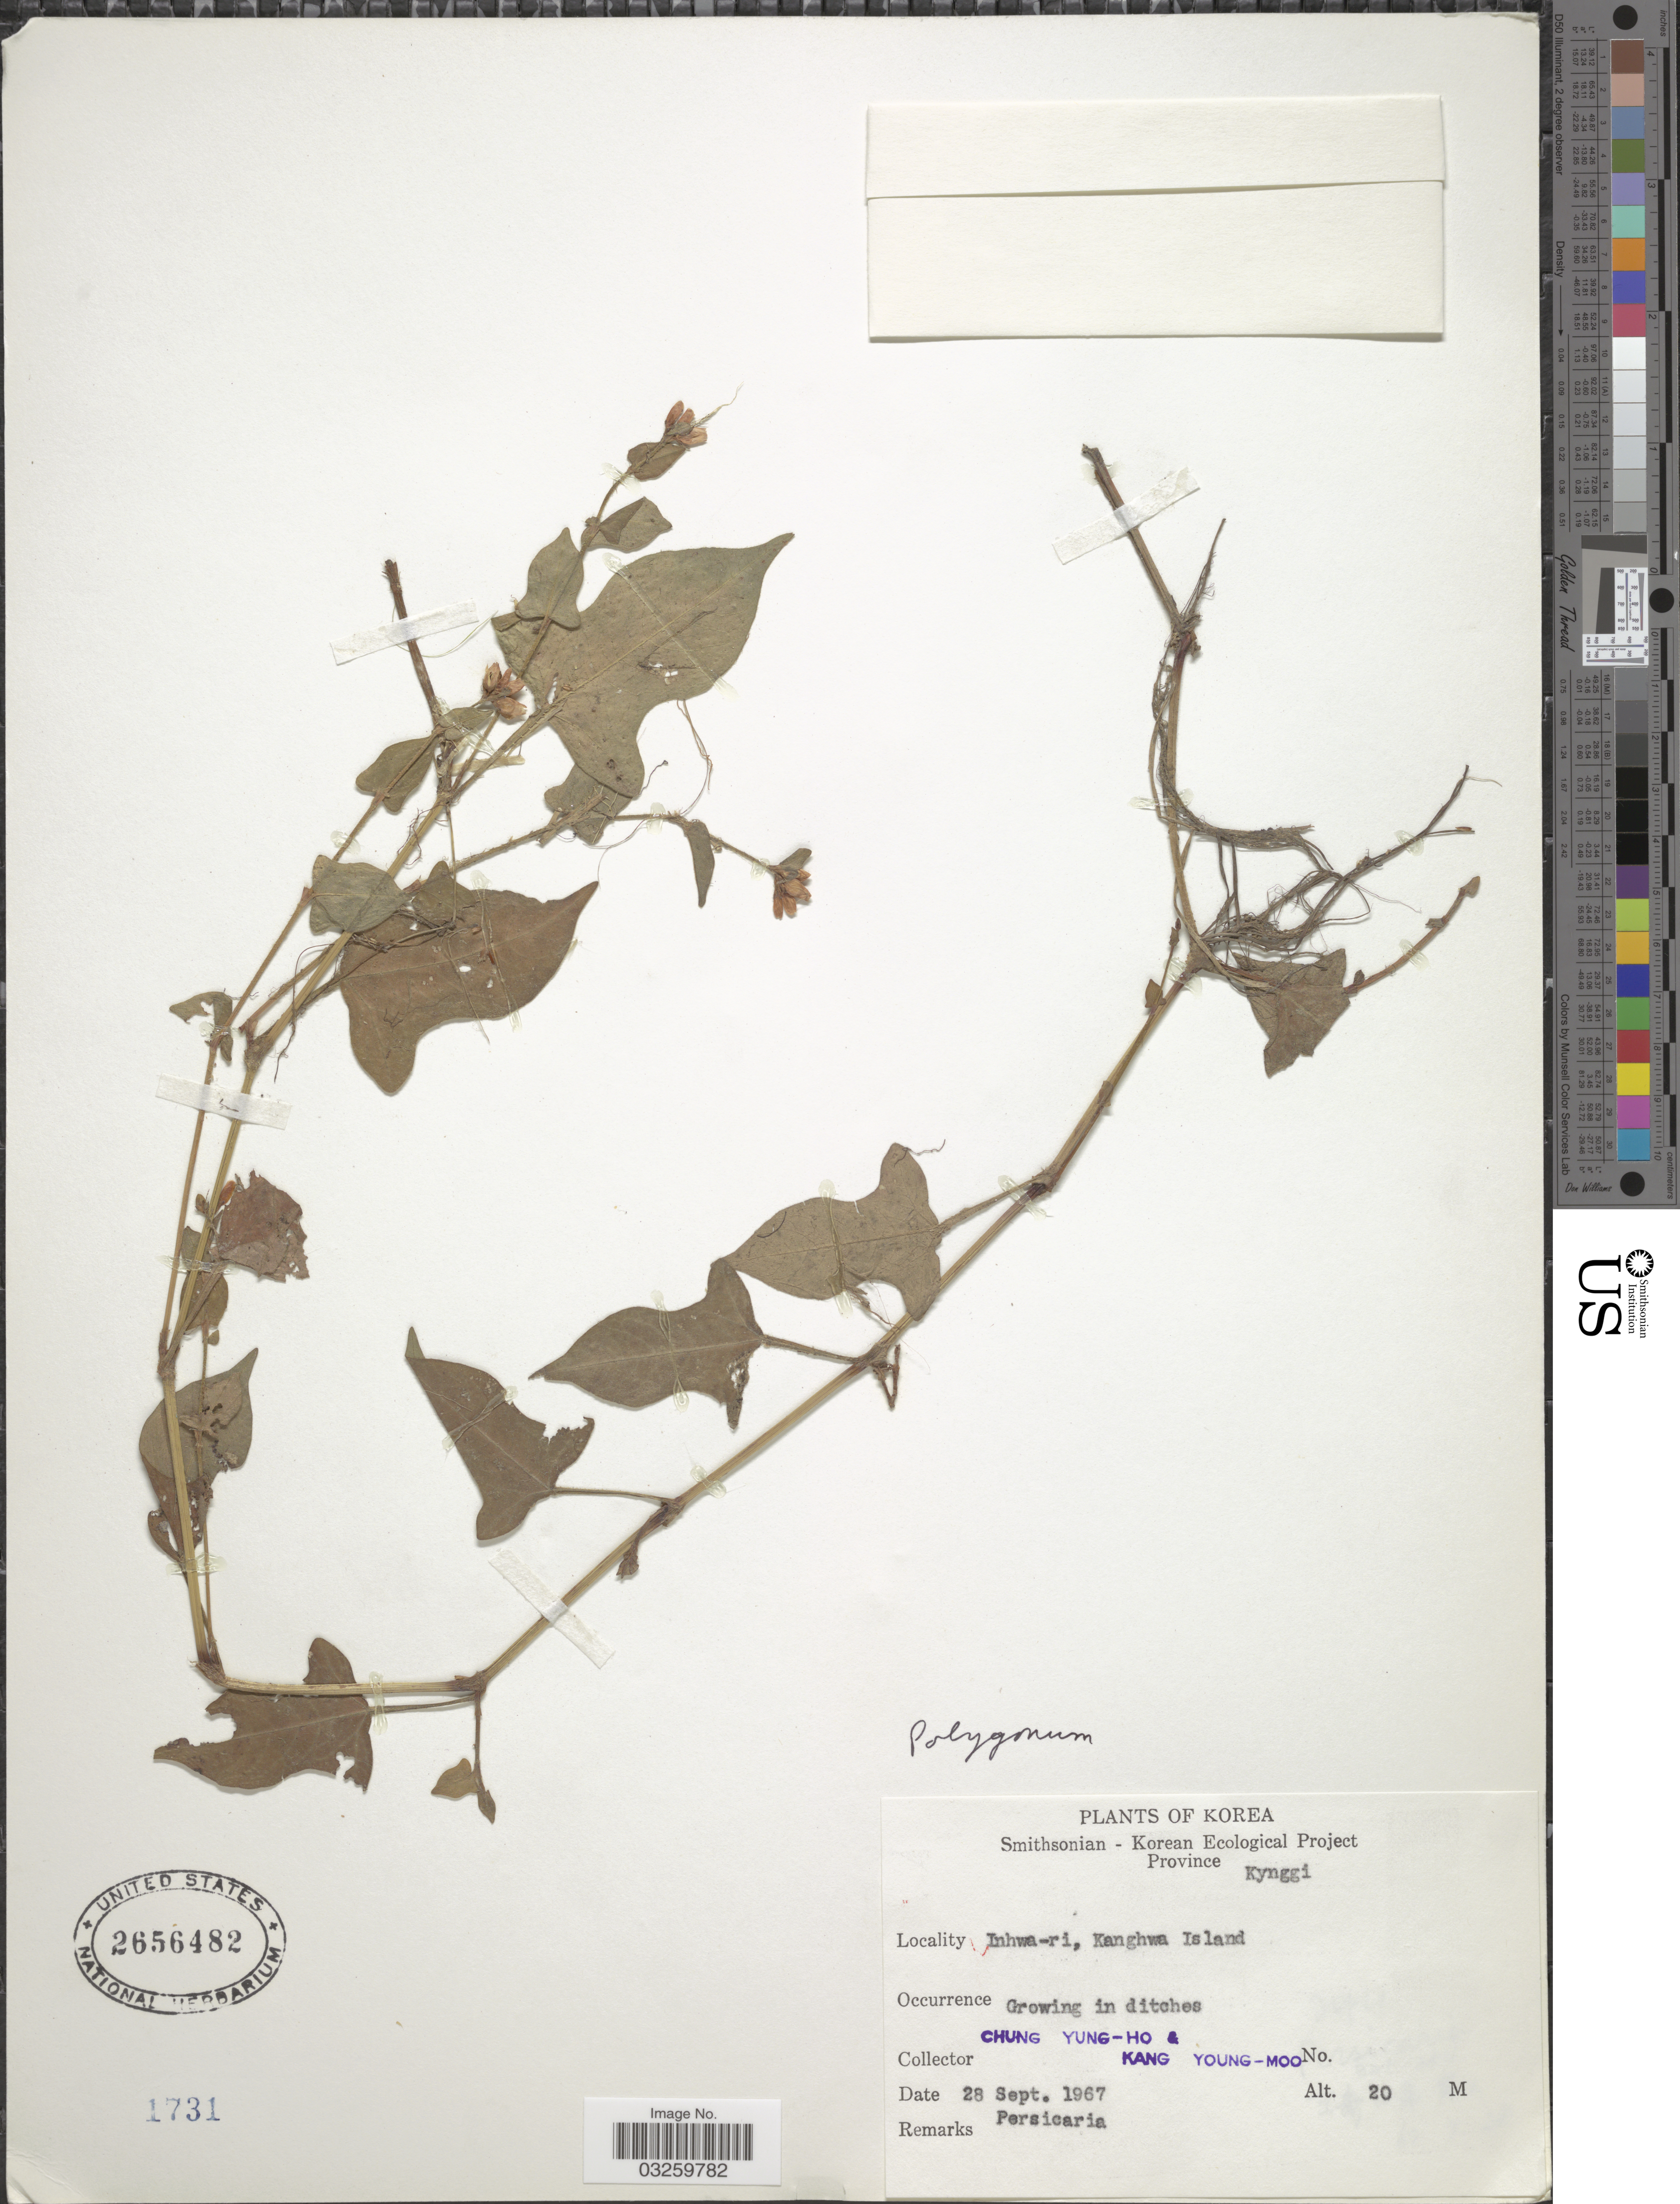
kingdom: Plantae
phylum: Tracheophyta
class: Magnoliopsida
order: Caryophyllales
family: Polygonaceae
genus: Persicaria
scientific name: Persicaria thunbergii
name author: (Siebold & Zucc.) H. Gross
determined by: Strong, Mark T., (BOT), Smithsonian Institution - National Museum of Natural History (UNITED STATES)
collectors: Y. Chung & K. Young-Moo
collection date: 1967-09-28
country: South Korea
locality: Province Kyunggi. Inhwa-ri, Kanghwa Island.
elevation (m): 20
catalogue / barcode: US 2656482